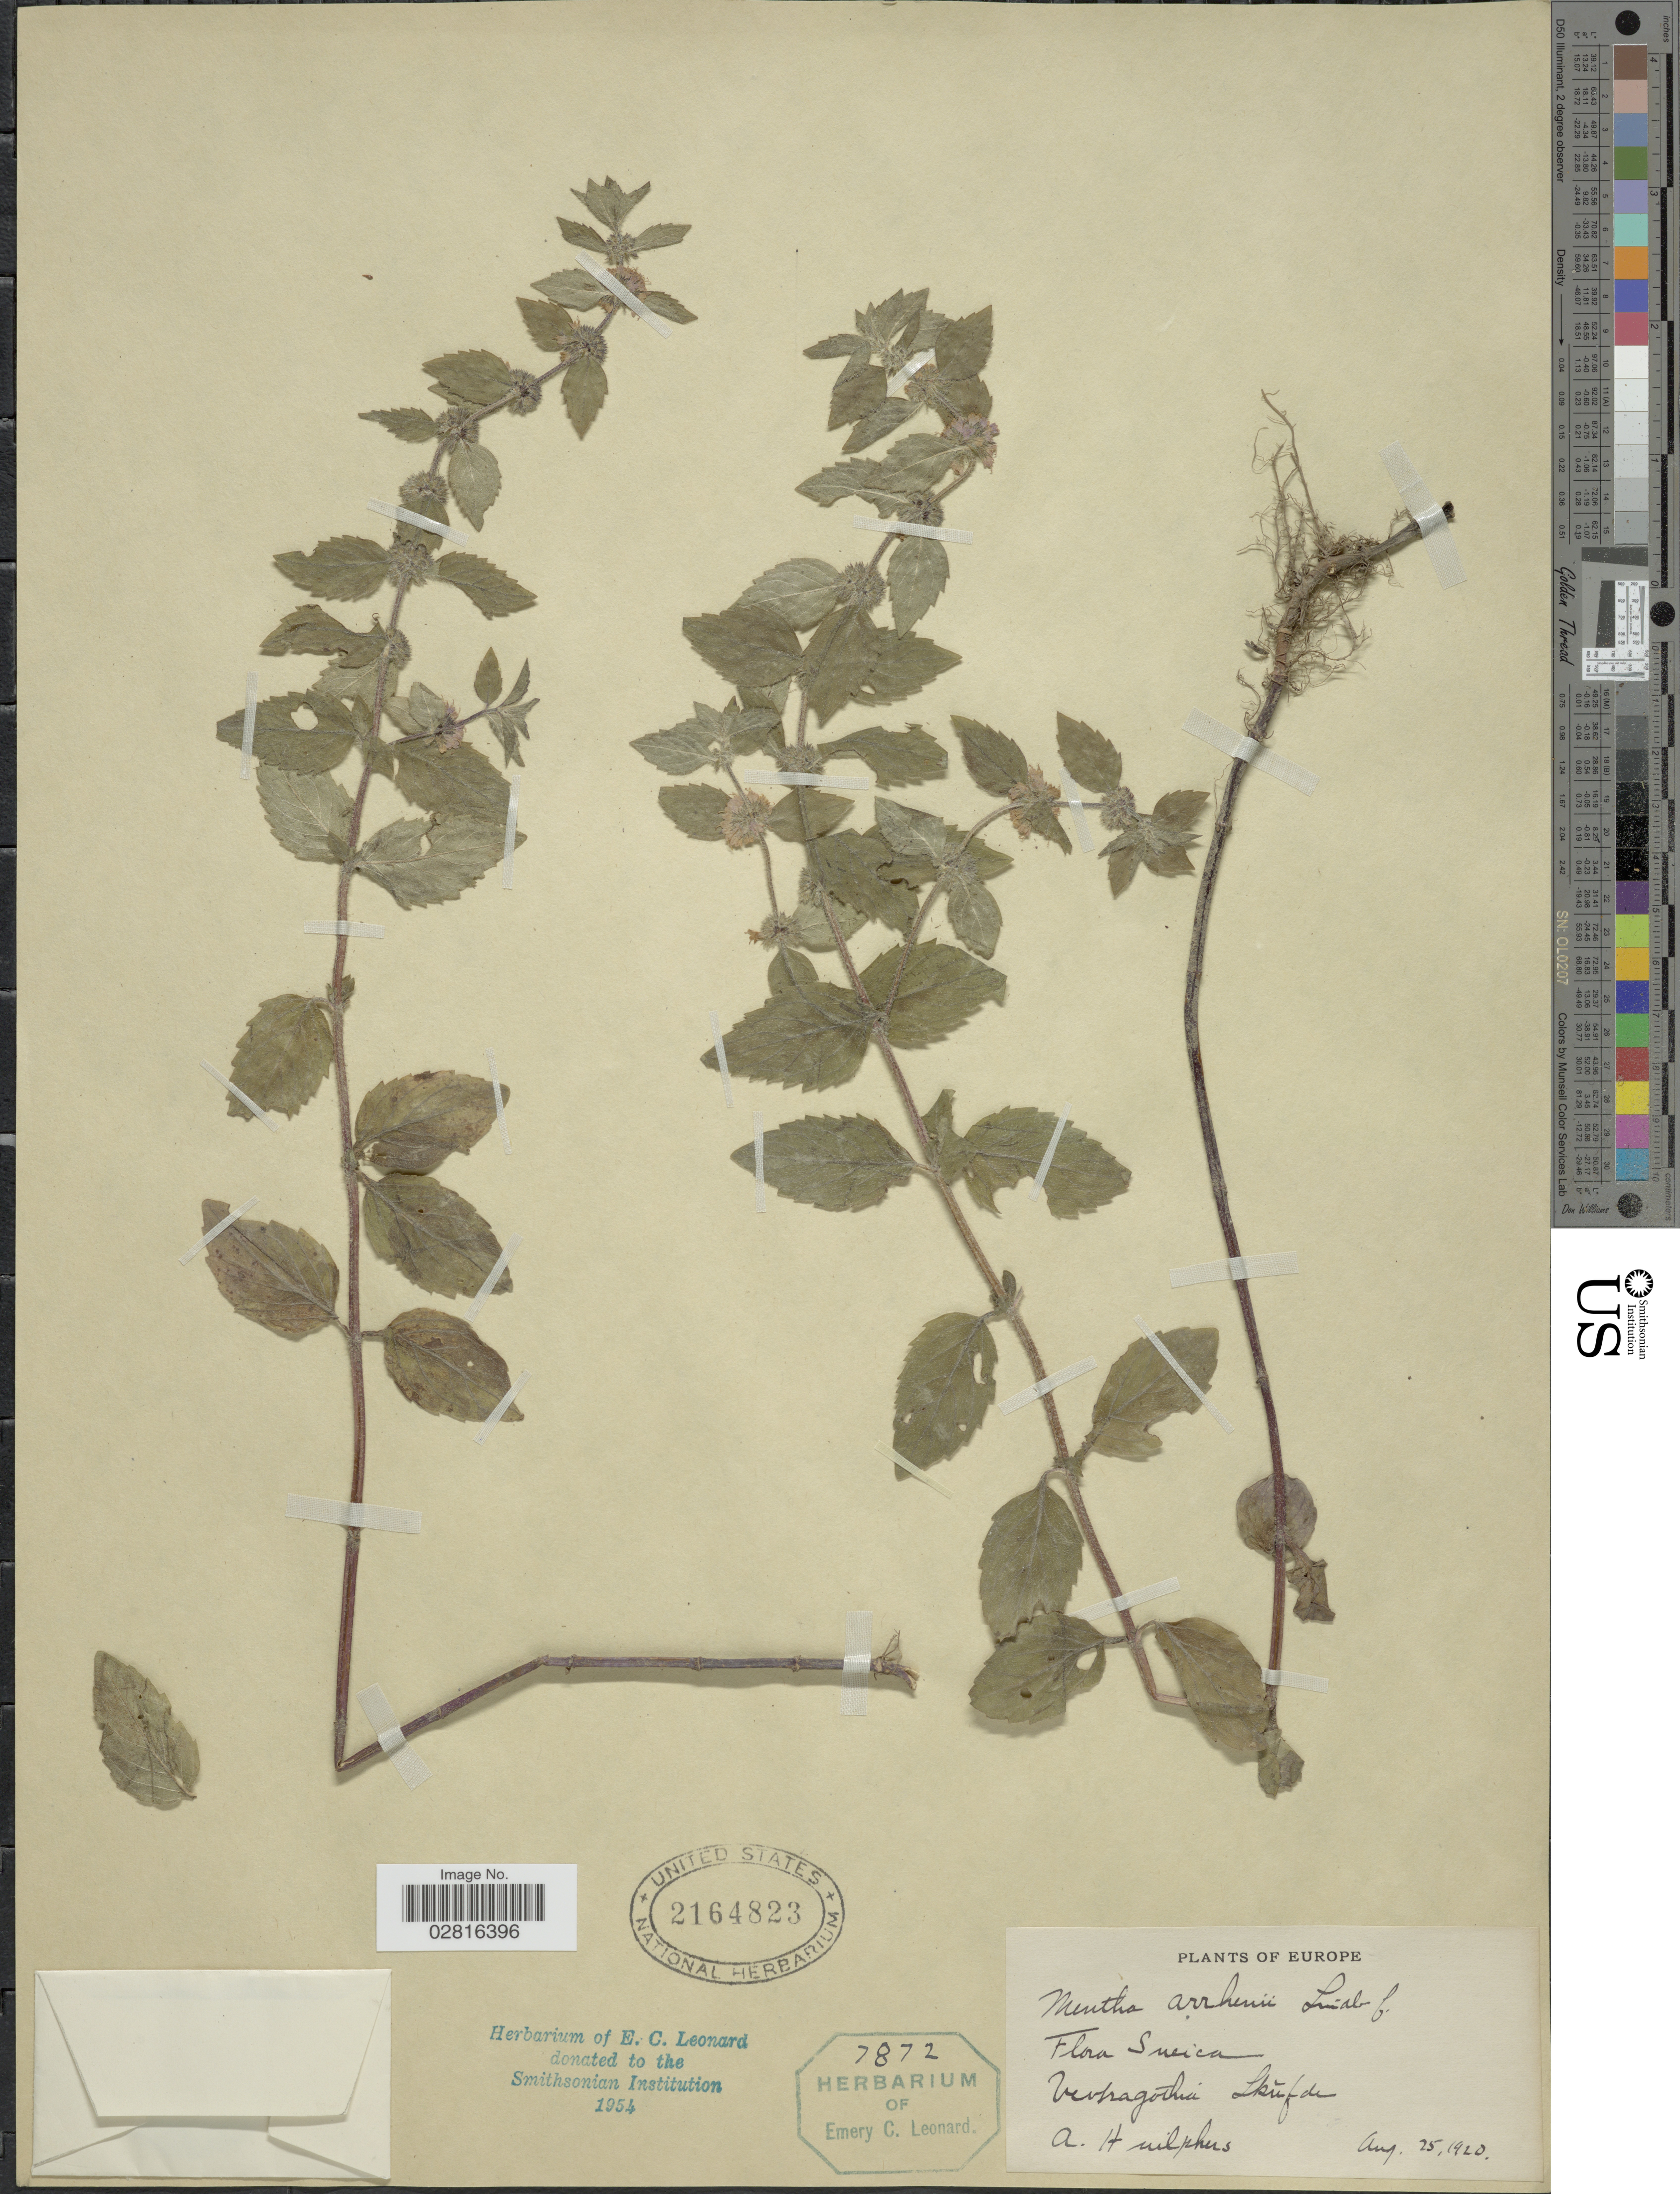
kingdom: Plantae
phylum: Tracheophyta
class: Magnoliopsida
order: Lamiales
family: Lamiaceae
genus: Mentha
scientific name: Mentha x gentilis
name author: L.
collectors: A. Huilphers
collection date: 1920-08-25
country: Sweden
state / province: Västra Götaland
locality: Suecia. Vestragothia, Sköfde.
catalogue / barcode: US 2164823